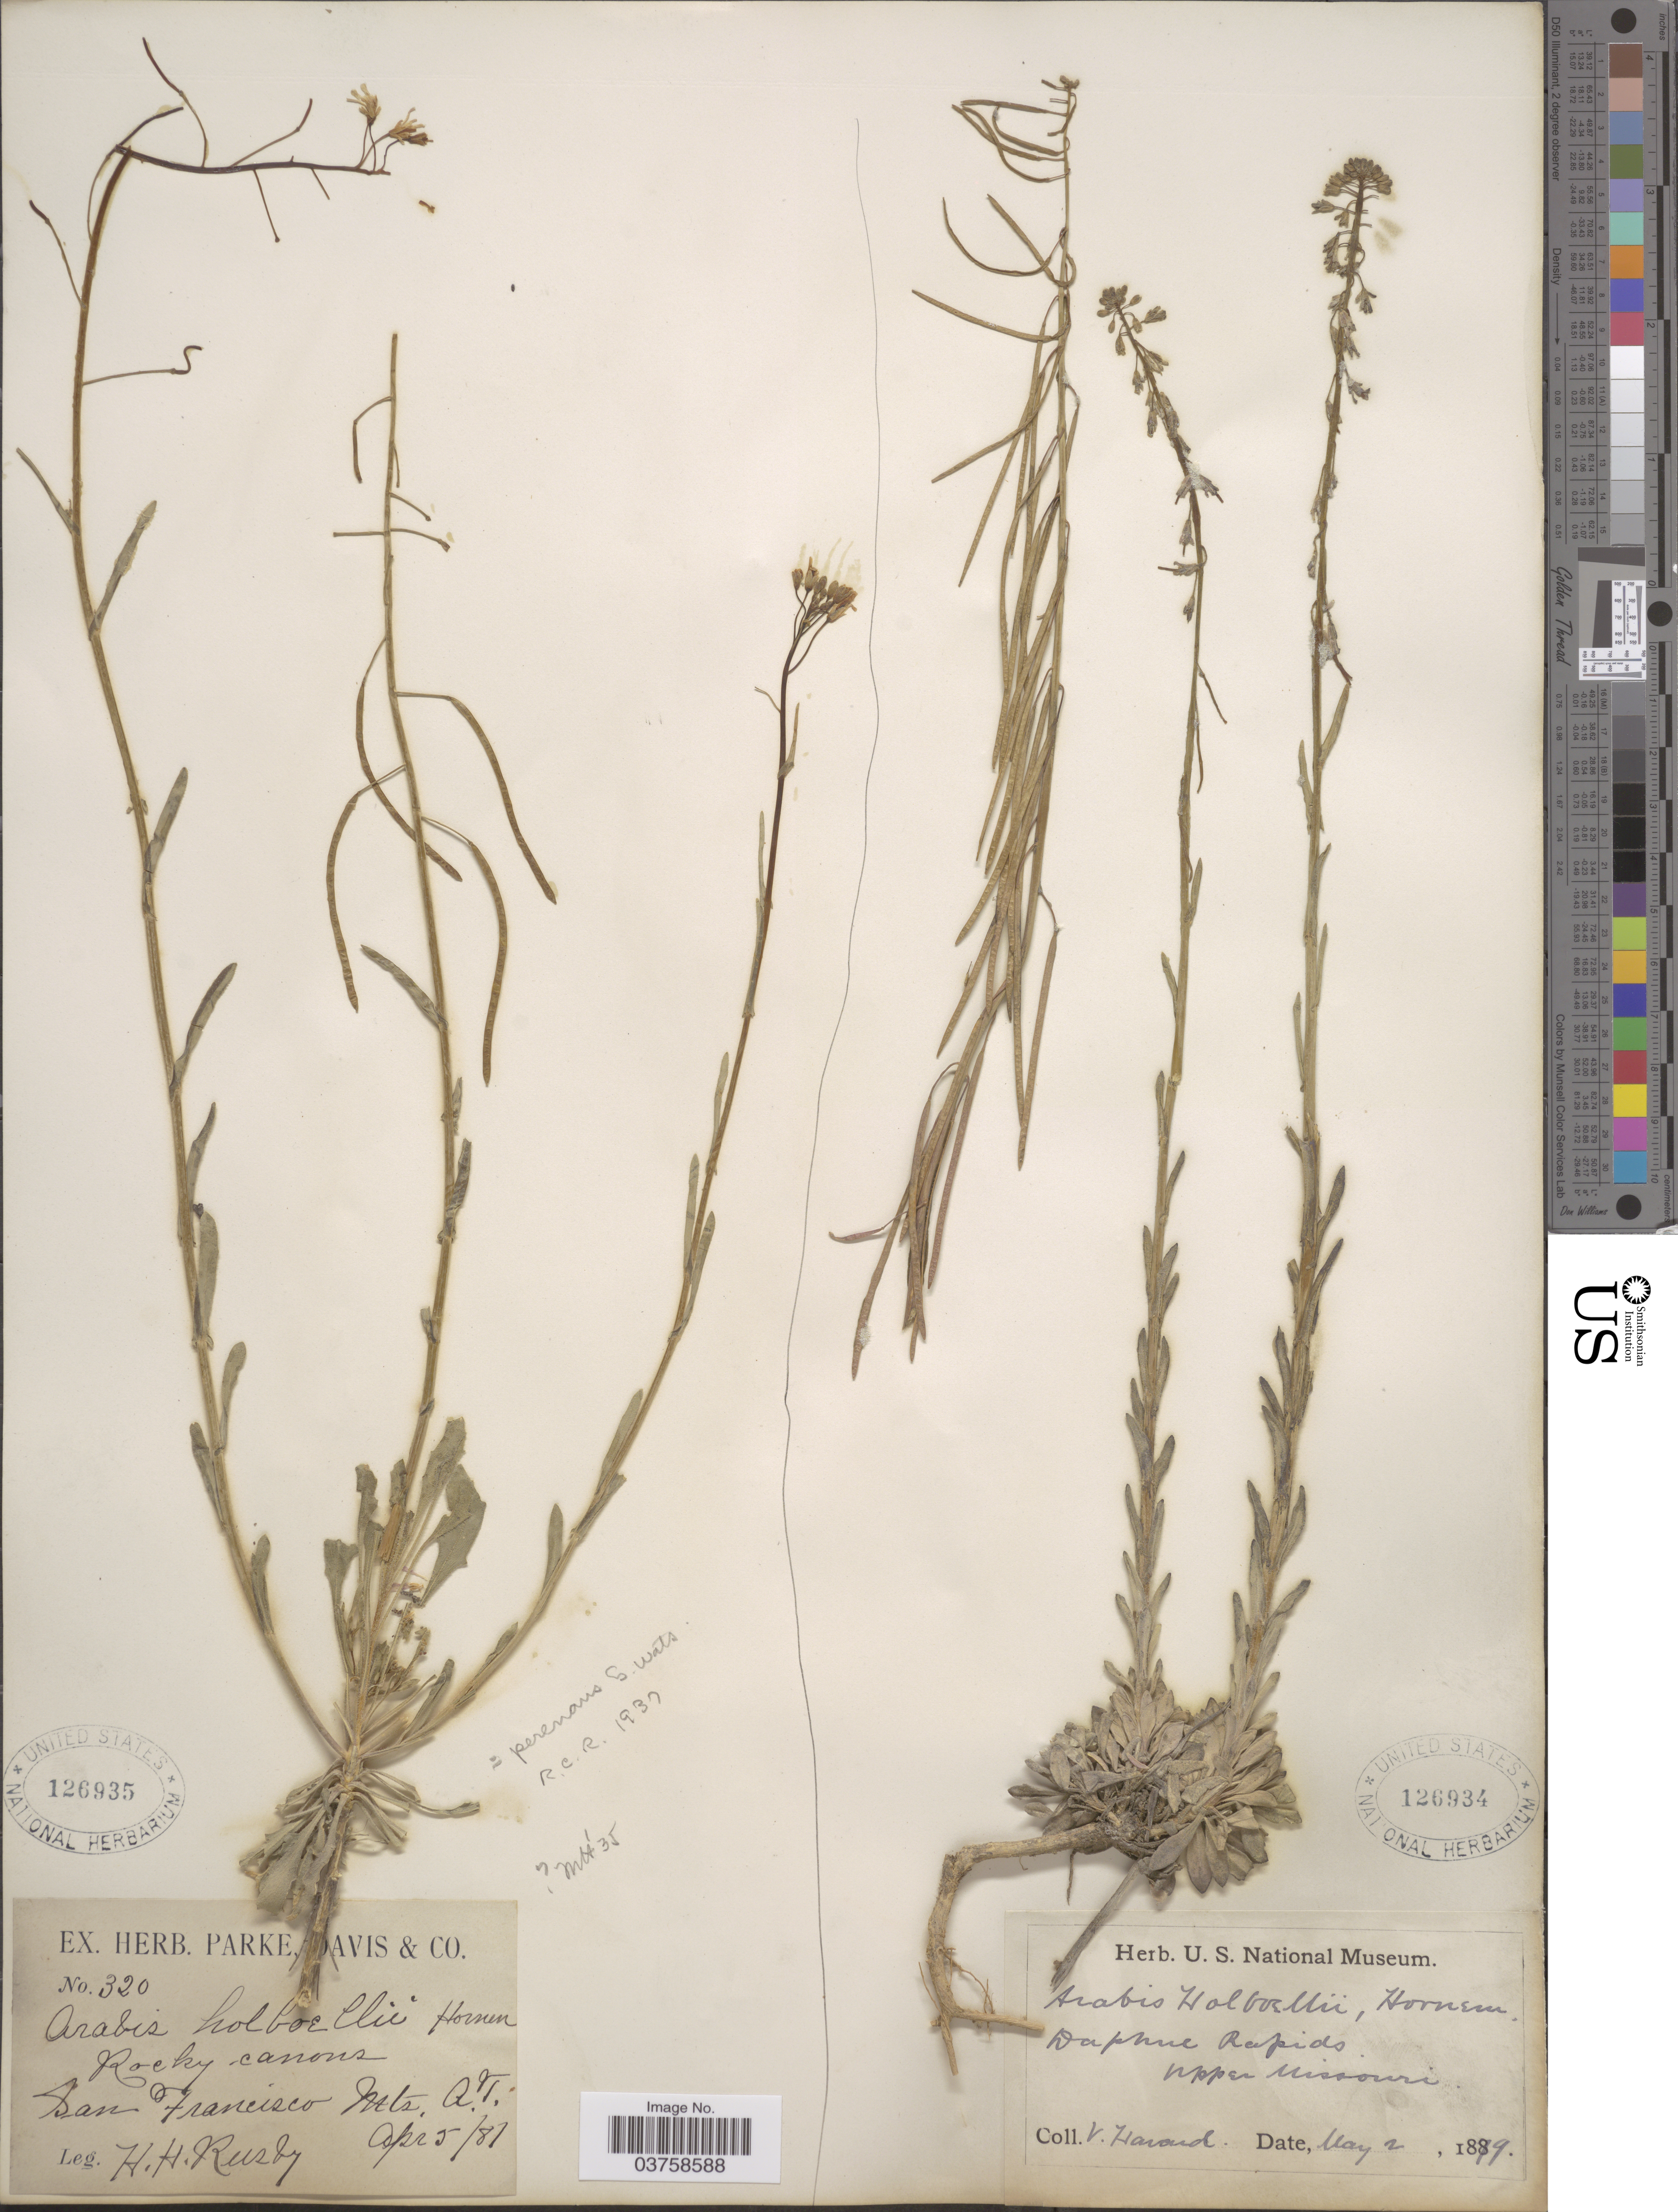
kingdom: Plantae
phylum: Tracheophyta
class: Magnoliopsida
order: Brassicales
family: Brassicaceae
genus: Arabis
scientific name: Arabis perennans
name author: S. Watson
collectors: V. Havard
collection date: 1819-05-02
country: United States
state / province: Missouri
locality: Daphne Rapids. Upper Missouri.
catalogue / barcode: US 126934